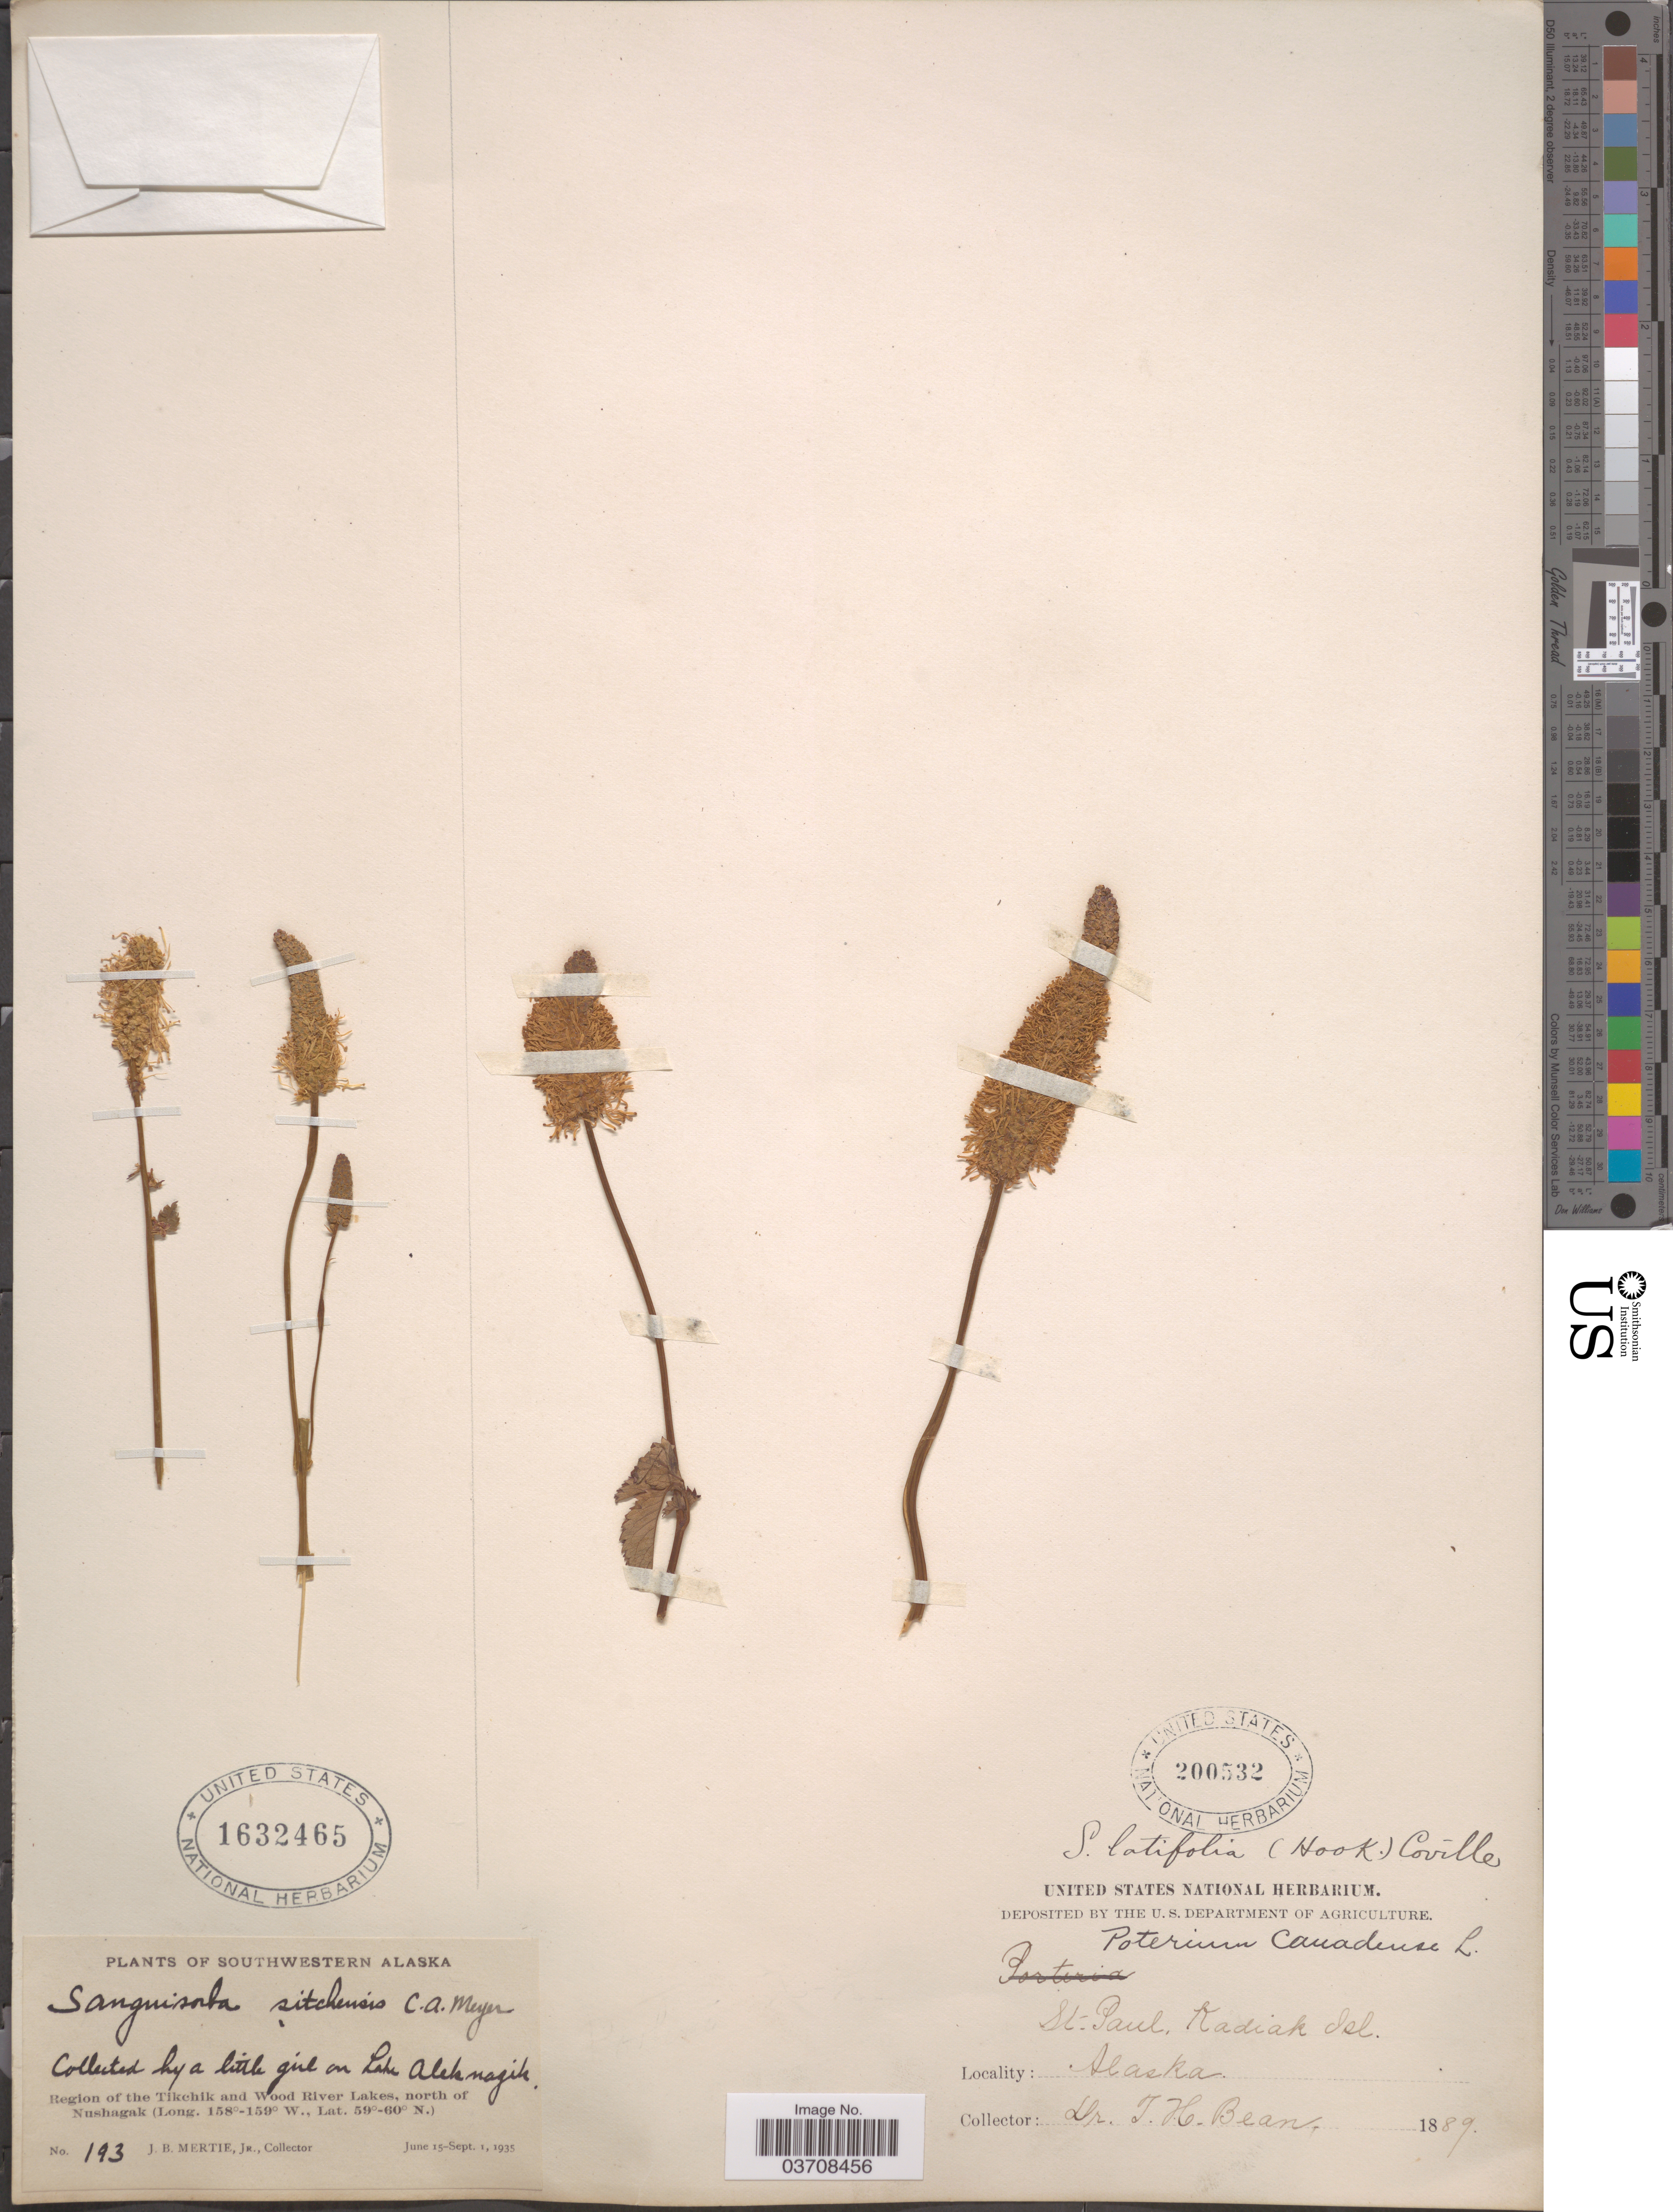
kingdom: Plantae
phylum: Tracheophyta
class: Magnoliopsida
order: Rosales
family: Rosaceae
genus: Sanguisorba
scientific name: Sanguisorba stipulata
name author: Raf.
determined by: Strong, Mark T., (BOT), Smithsonian Institution - National Museum of Natural History (UNITED STATES)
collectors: T. Bean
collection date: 1889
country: United States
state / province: Alaska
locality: St. Paul. Kadiak Isl.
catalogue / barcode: US 200532-2